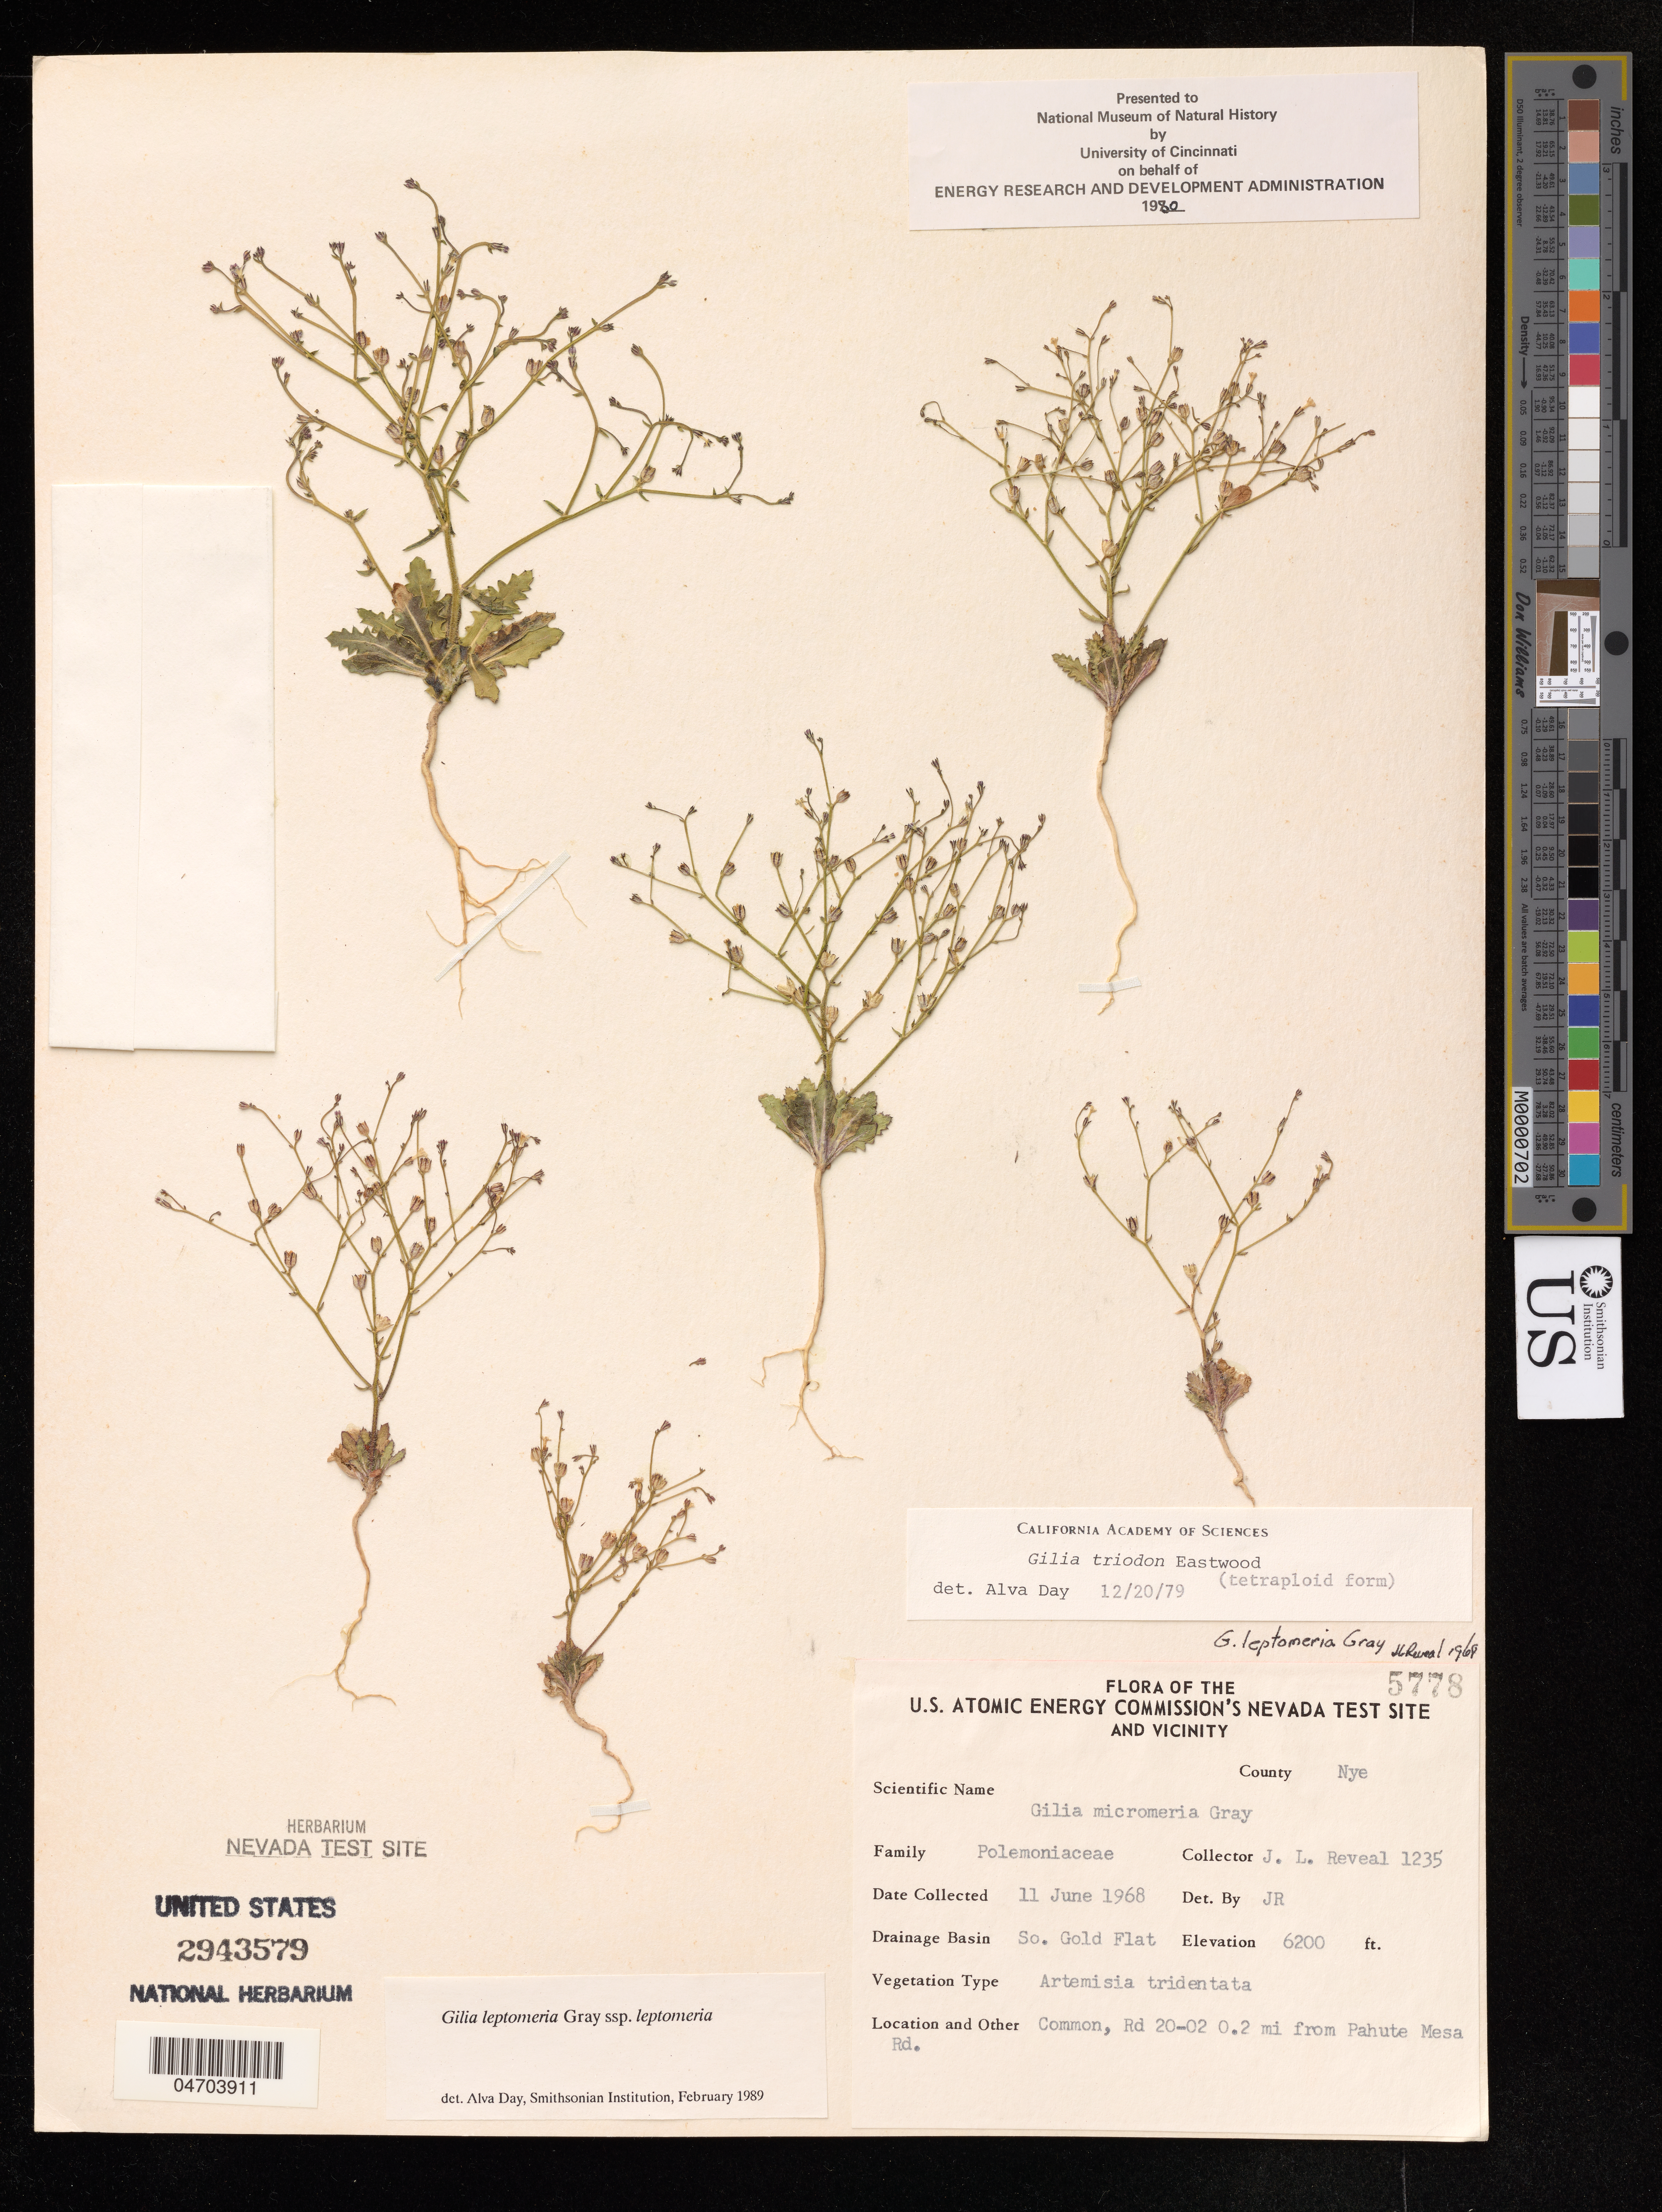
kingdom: Plantae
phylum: Tracheophyta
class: Magnoliopsida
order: Ericales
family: Polemoniaceae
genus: Gilia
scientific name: Gilia leptomeria subsp. leptomeria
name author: A. Gray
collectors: J. Reveal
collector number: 1235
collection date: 1968-06-11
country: United States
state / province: Nevada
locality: The U.S. Atomic Energy Commission's Test Site and Vicinity. County Nye, Drainage Basin So. Gold Flat. Common, Rd 20-02 0.2 mi from Pahute Mesa Rd.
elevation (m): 1890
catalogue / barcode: US 2943579